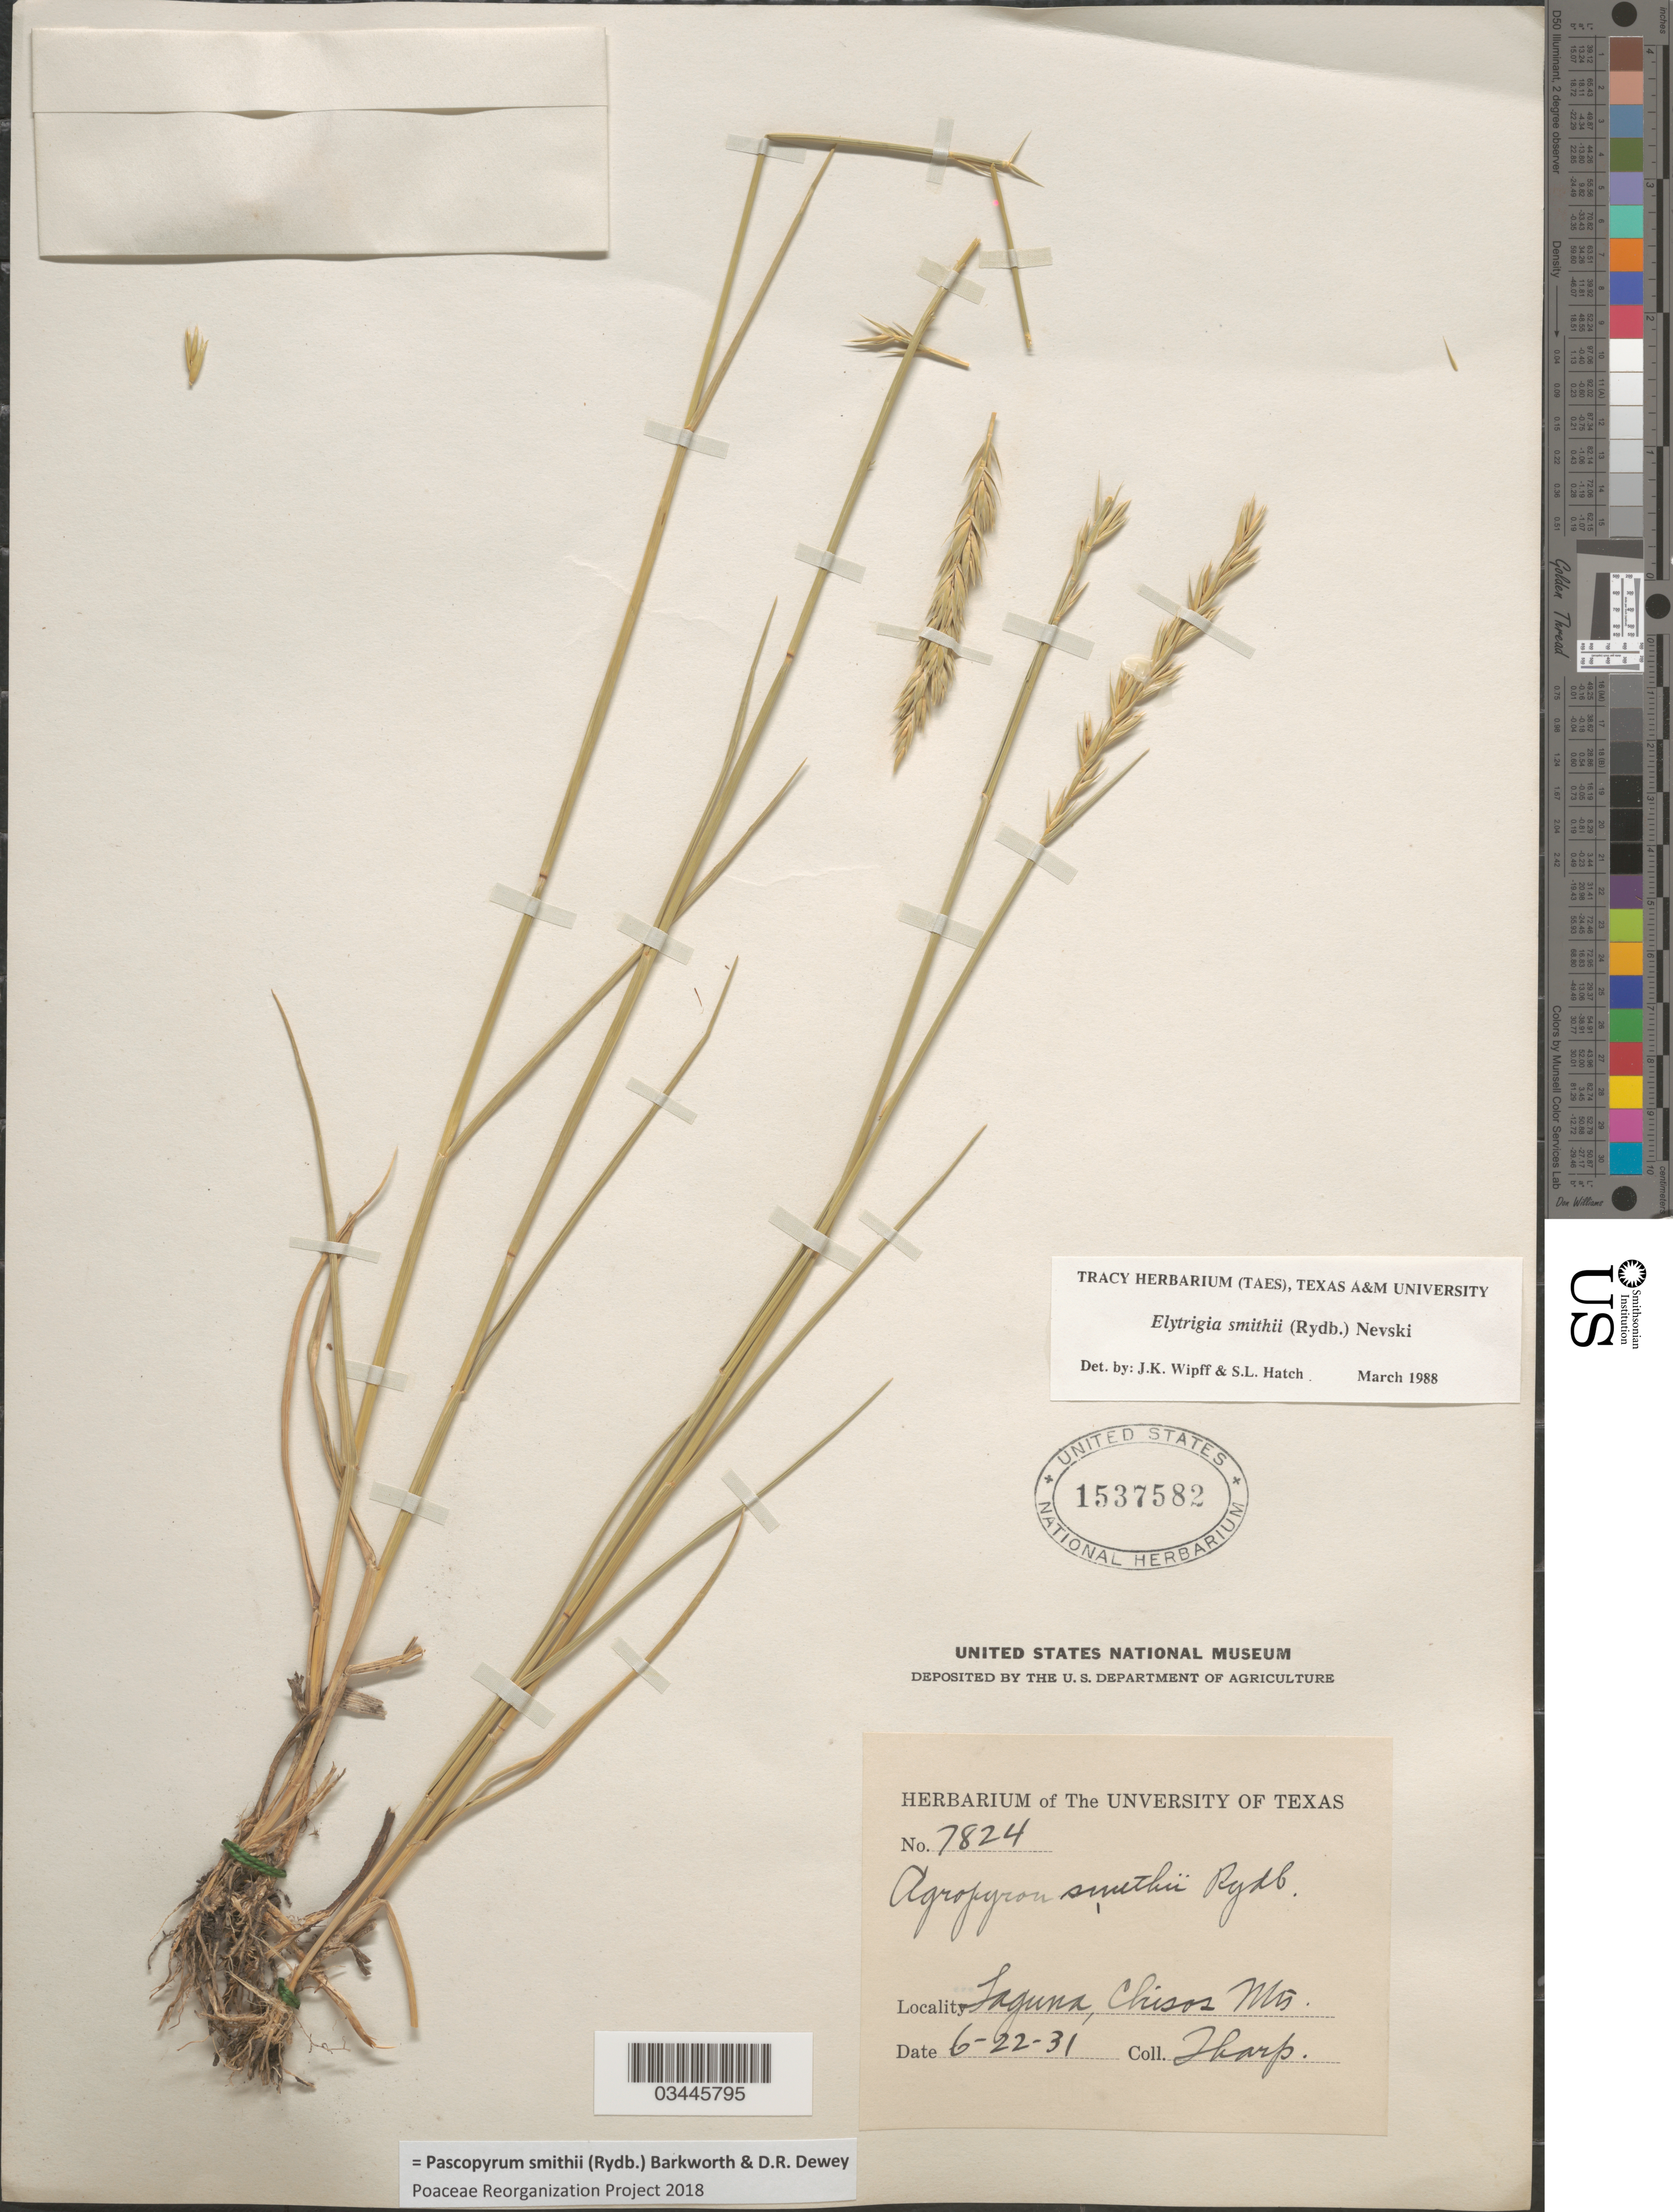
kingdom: Plantae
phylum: Tracheophyta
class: Liliopsida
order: Poales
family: Poaceae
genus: Pascopyrum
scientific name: Pascopyrum smithii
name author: (Rydb.) Barkworth & Dewey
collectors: Tharp, --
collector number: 7824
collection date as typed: Transcribed d/m/y: 22/6/31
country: United States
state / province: Texas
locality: Laguna, Chisos Mts.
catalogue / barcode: US 1537582